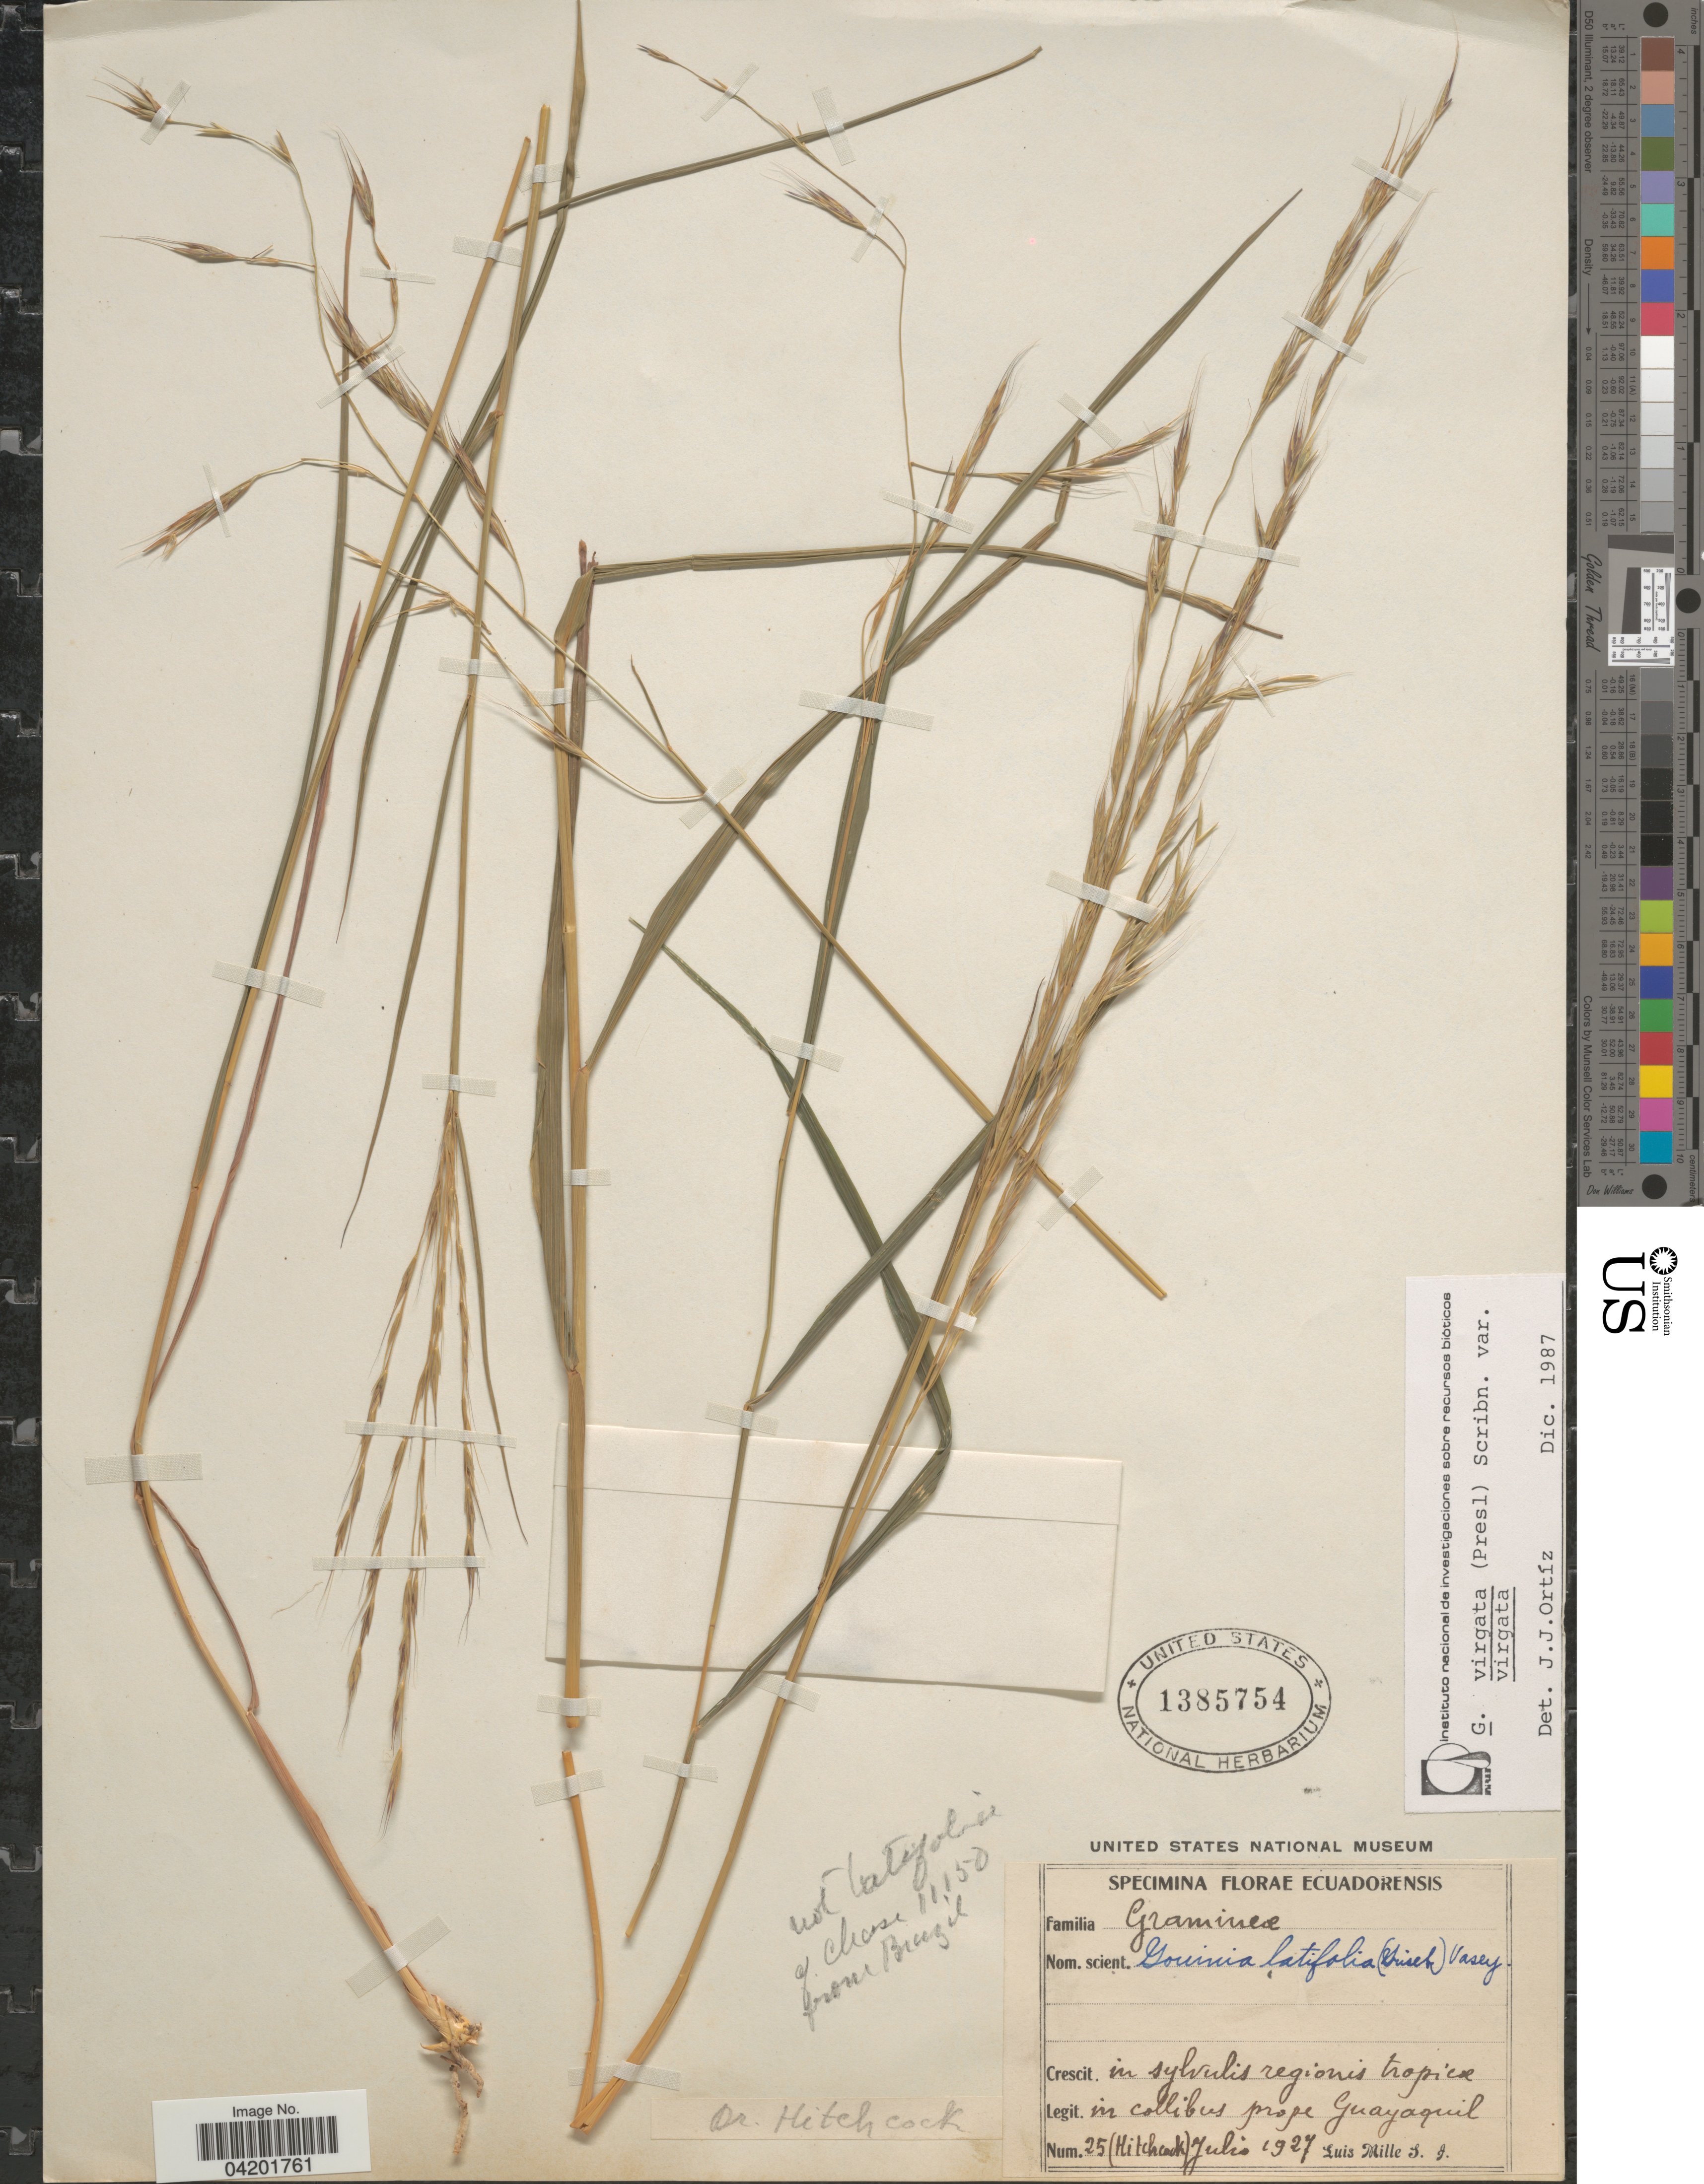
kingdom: Plantae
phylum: Tracheophyta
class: Liliopsida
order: Poales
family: Poaceae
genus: Gouinia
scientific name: Gouinia virgata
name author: (J. Presl) Scribn.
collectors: -- Hitchcock & L. Mille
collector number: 25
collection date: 1927-07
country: Ecuador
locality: In sylvulis regionis tropicae. In collibus prope Guayaquil.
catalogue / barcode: US 1385754